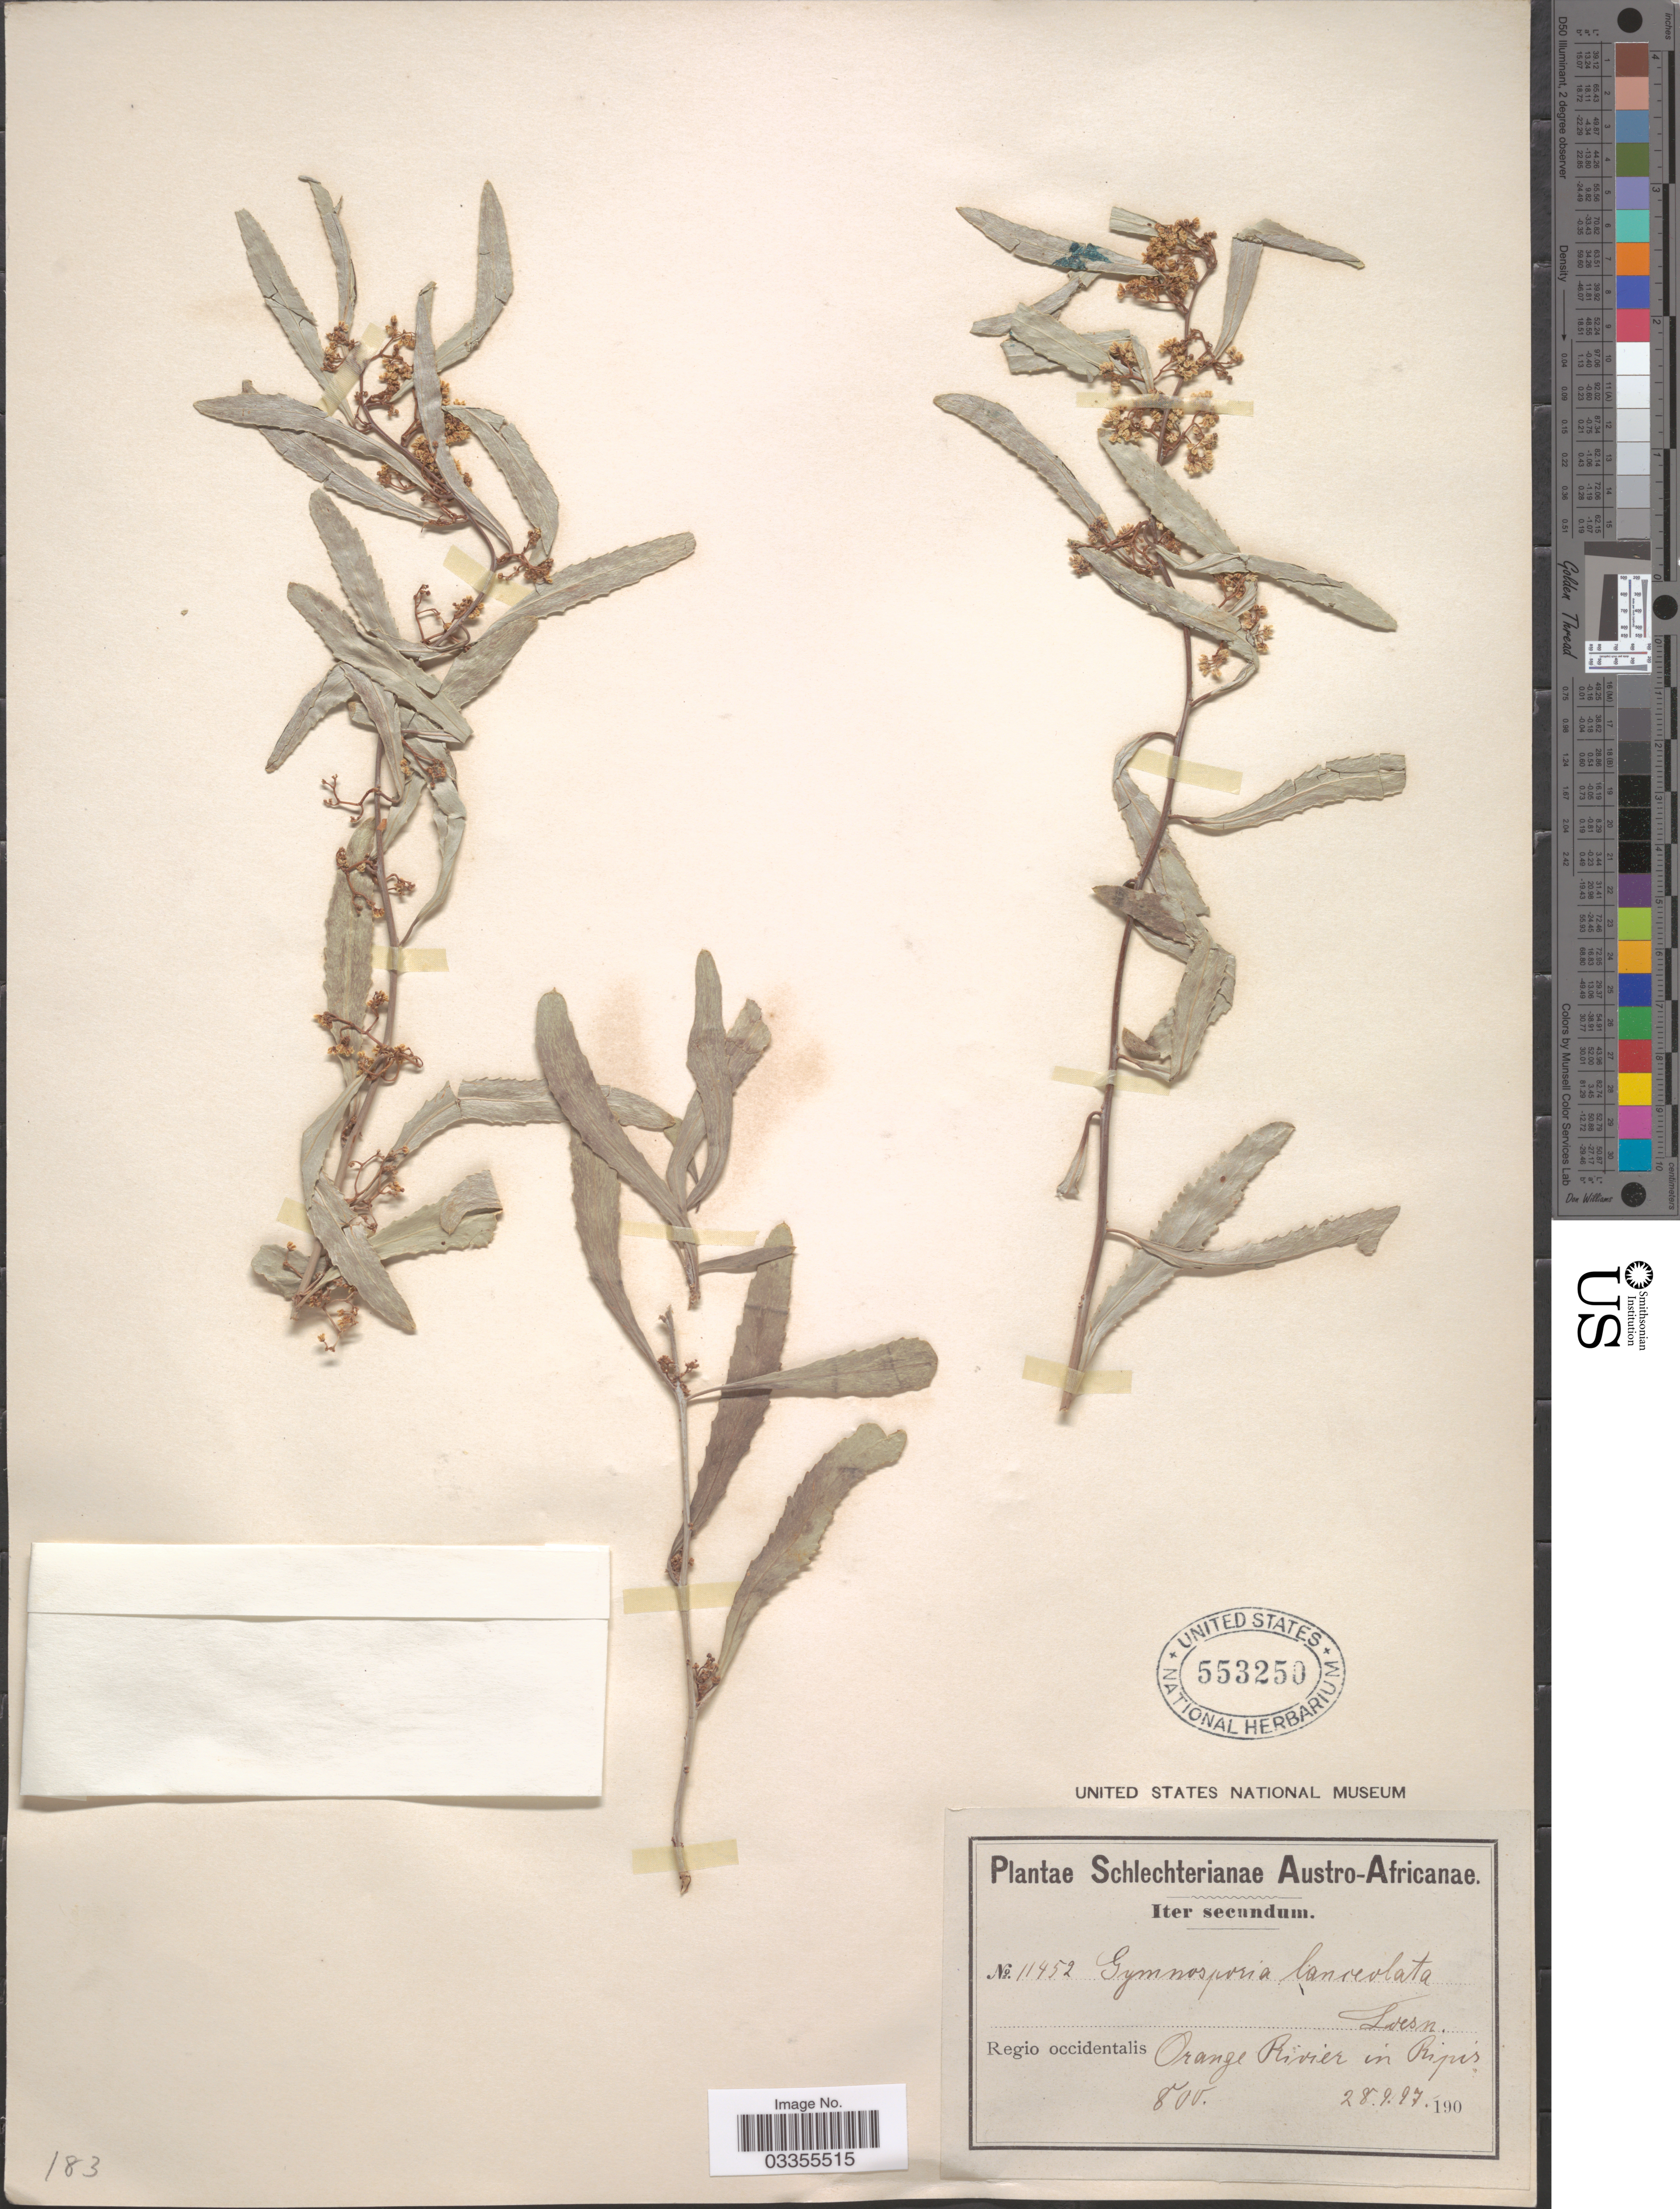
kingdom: Plantae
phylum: Tracheophyta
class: Magnoliopsida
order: Celastrales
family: Celastraceae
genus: Gymnosporia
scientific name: Gymnosporia lanceolata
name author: (E. Mey. ex Sond.) R. Glover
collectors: Schlechter, --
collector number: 11452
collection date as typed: Transcribed d/m/y: 28/9/97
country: South Africa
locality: Austro-Africanae. Regio occidentalis Orange Rivier in Ripis.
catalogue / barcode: US 553250